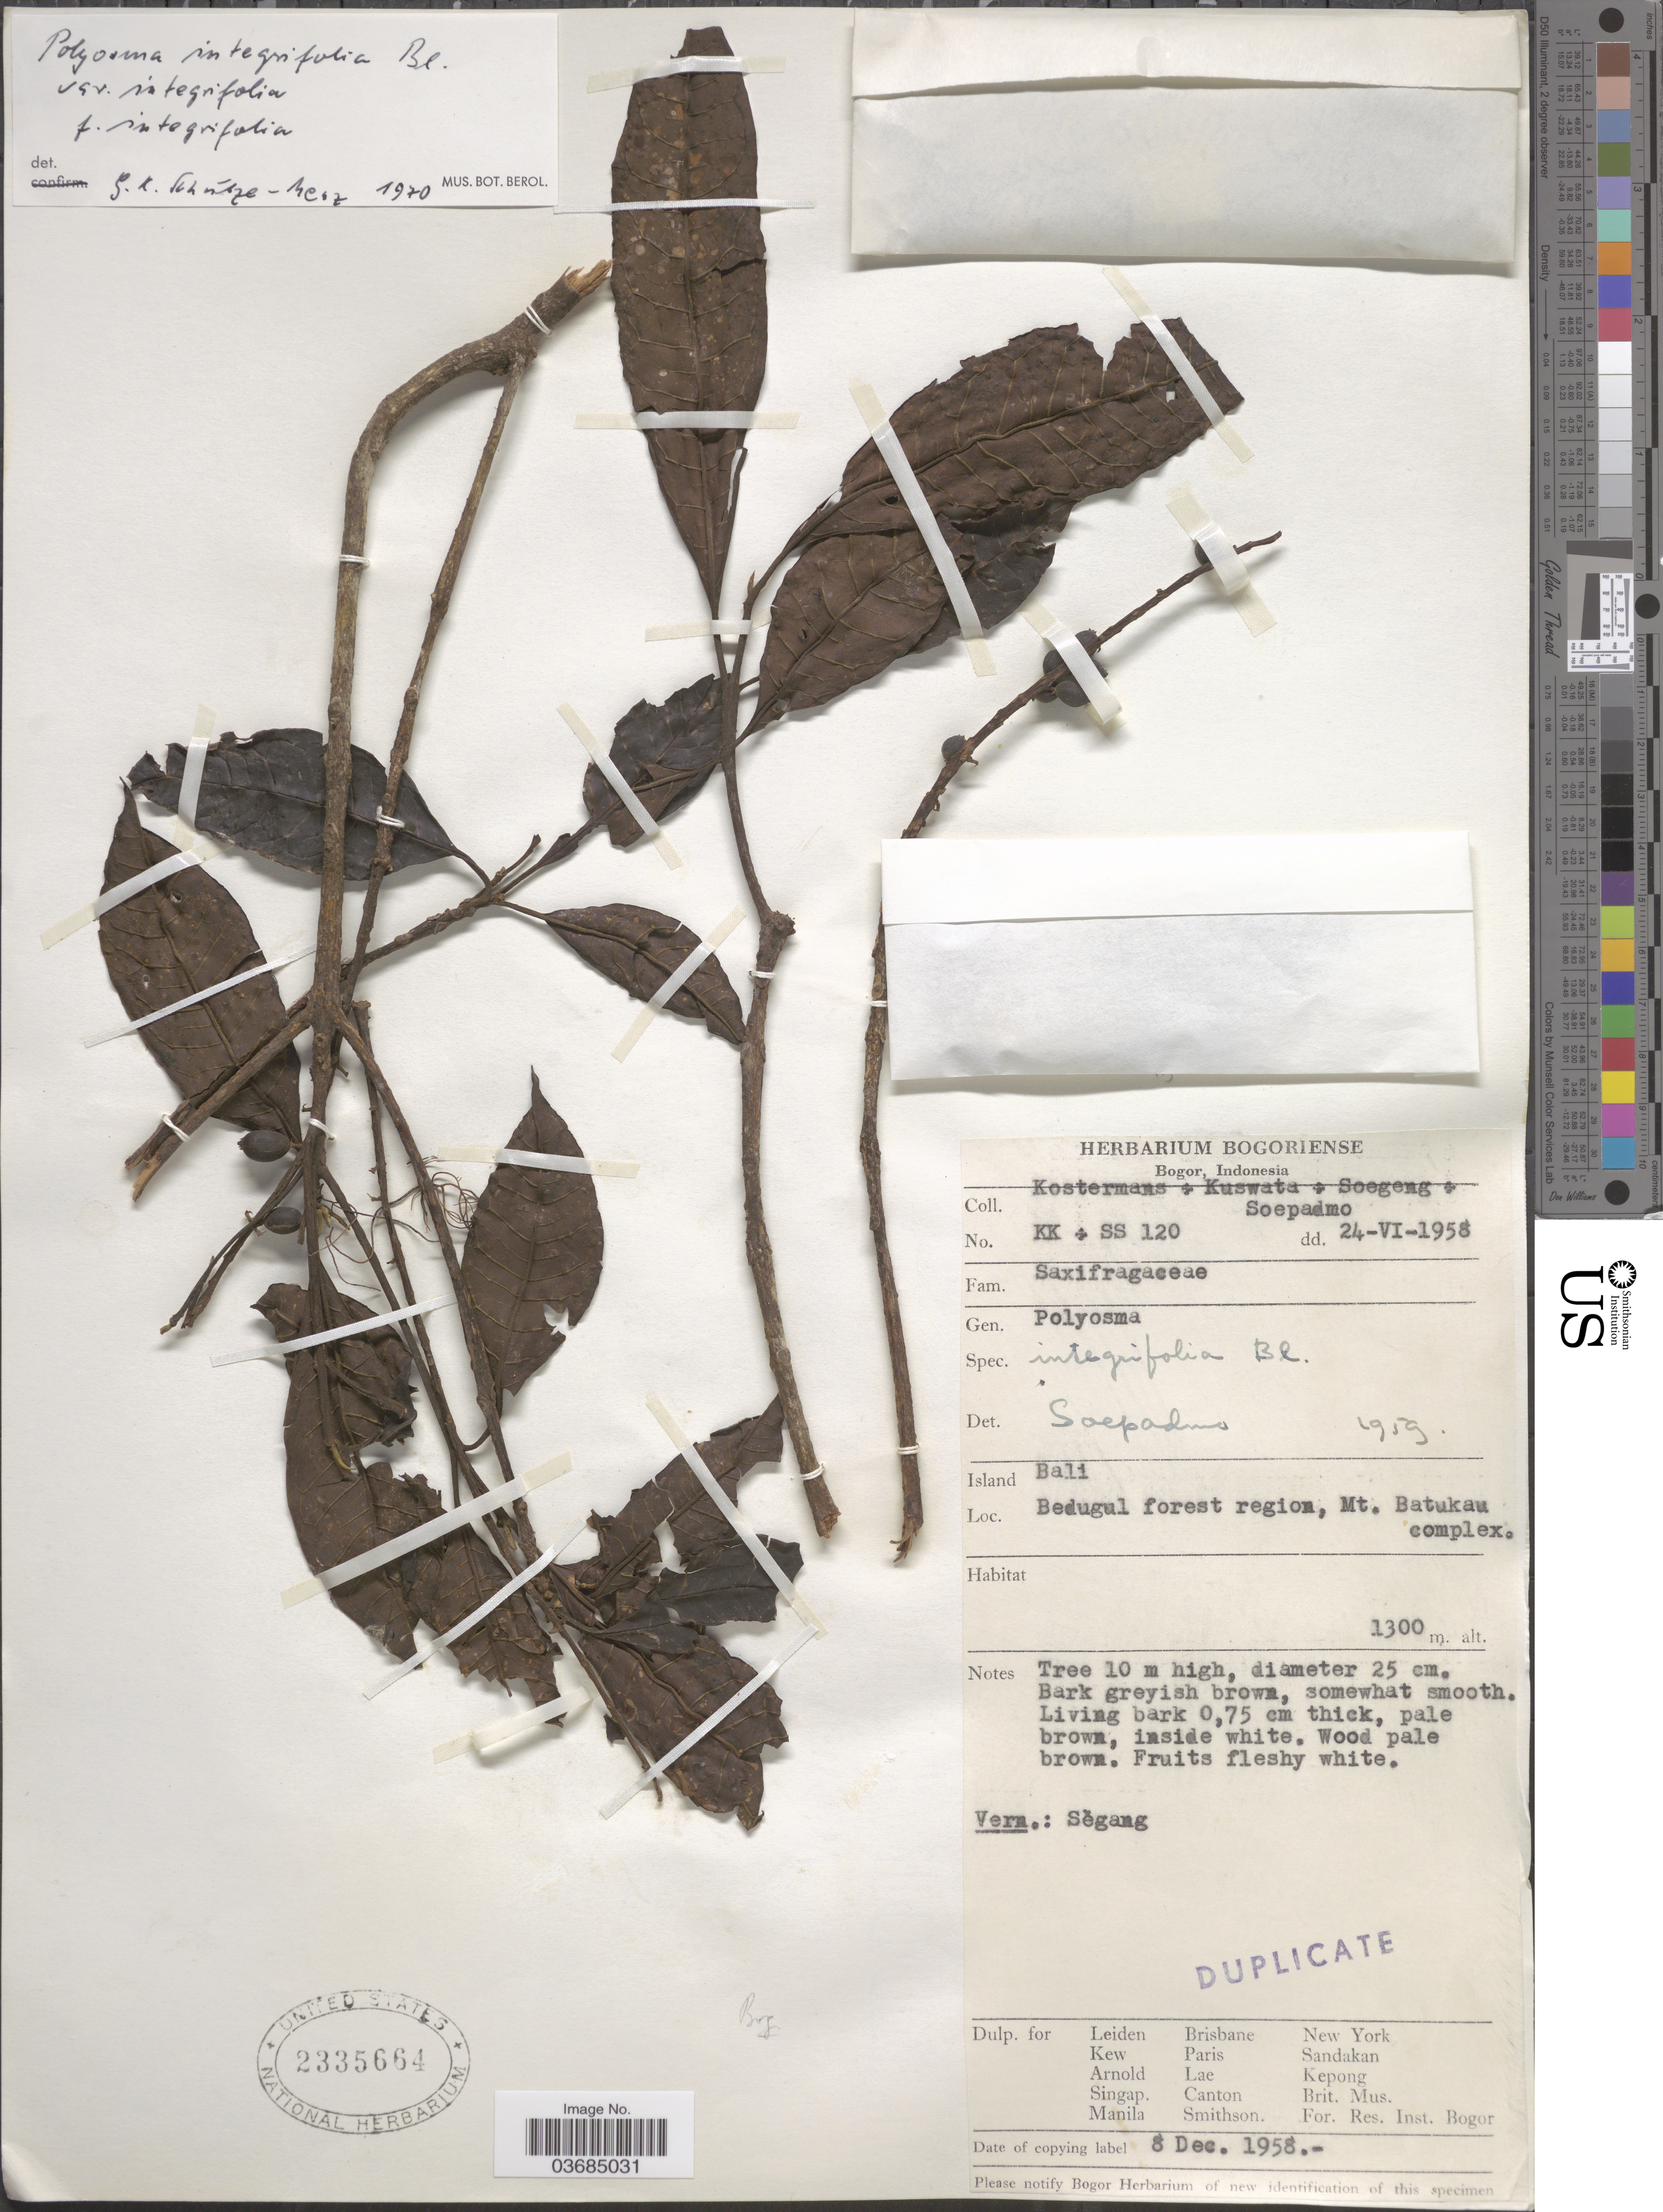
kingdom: Plantae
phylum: Tracheophyta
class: Magnoliopsida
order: Escalloniales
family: Escalloniaceae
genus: Polyosma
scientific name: Polyosma integrifolia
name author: Blume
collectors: Kostermans, -. Kuswata, -. Soegeng & -. Soepadmo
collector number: KK+SS120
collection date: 1958-06-24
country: Indonesia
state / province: Nusa Tenggara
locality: Island Bali. Bedugal forest region, Mt. Batukau complex.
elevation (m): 1300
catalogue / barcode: US 2335664